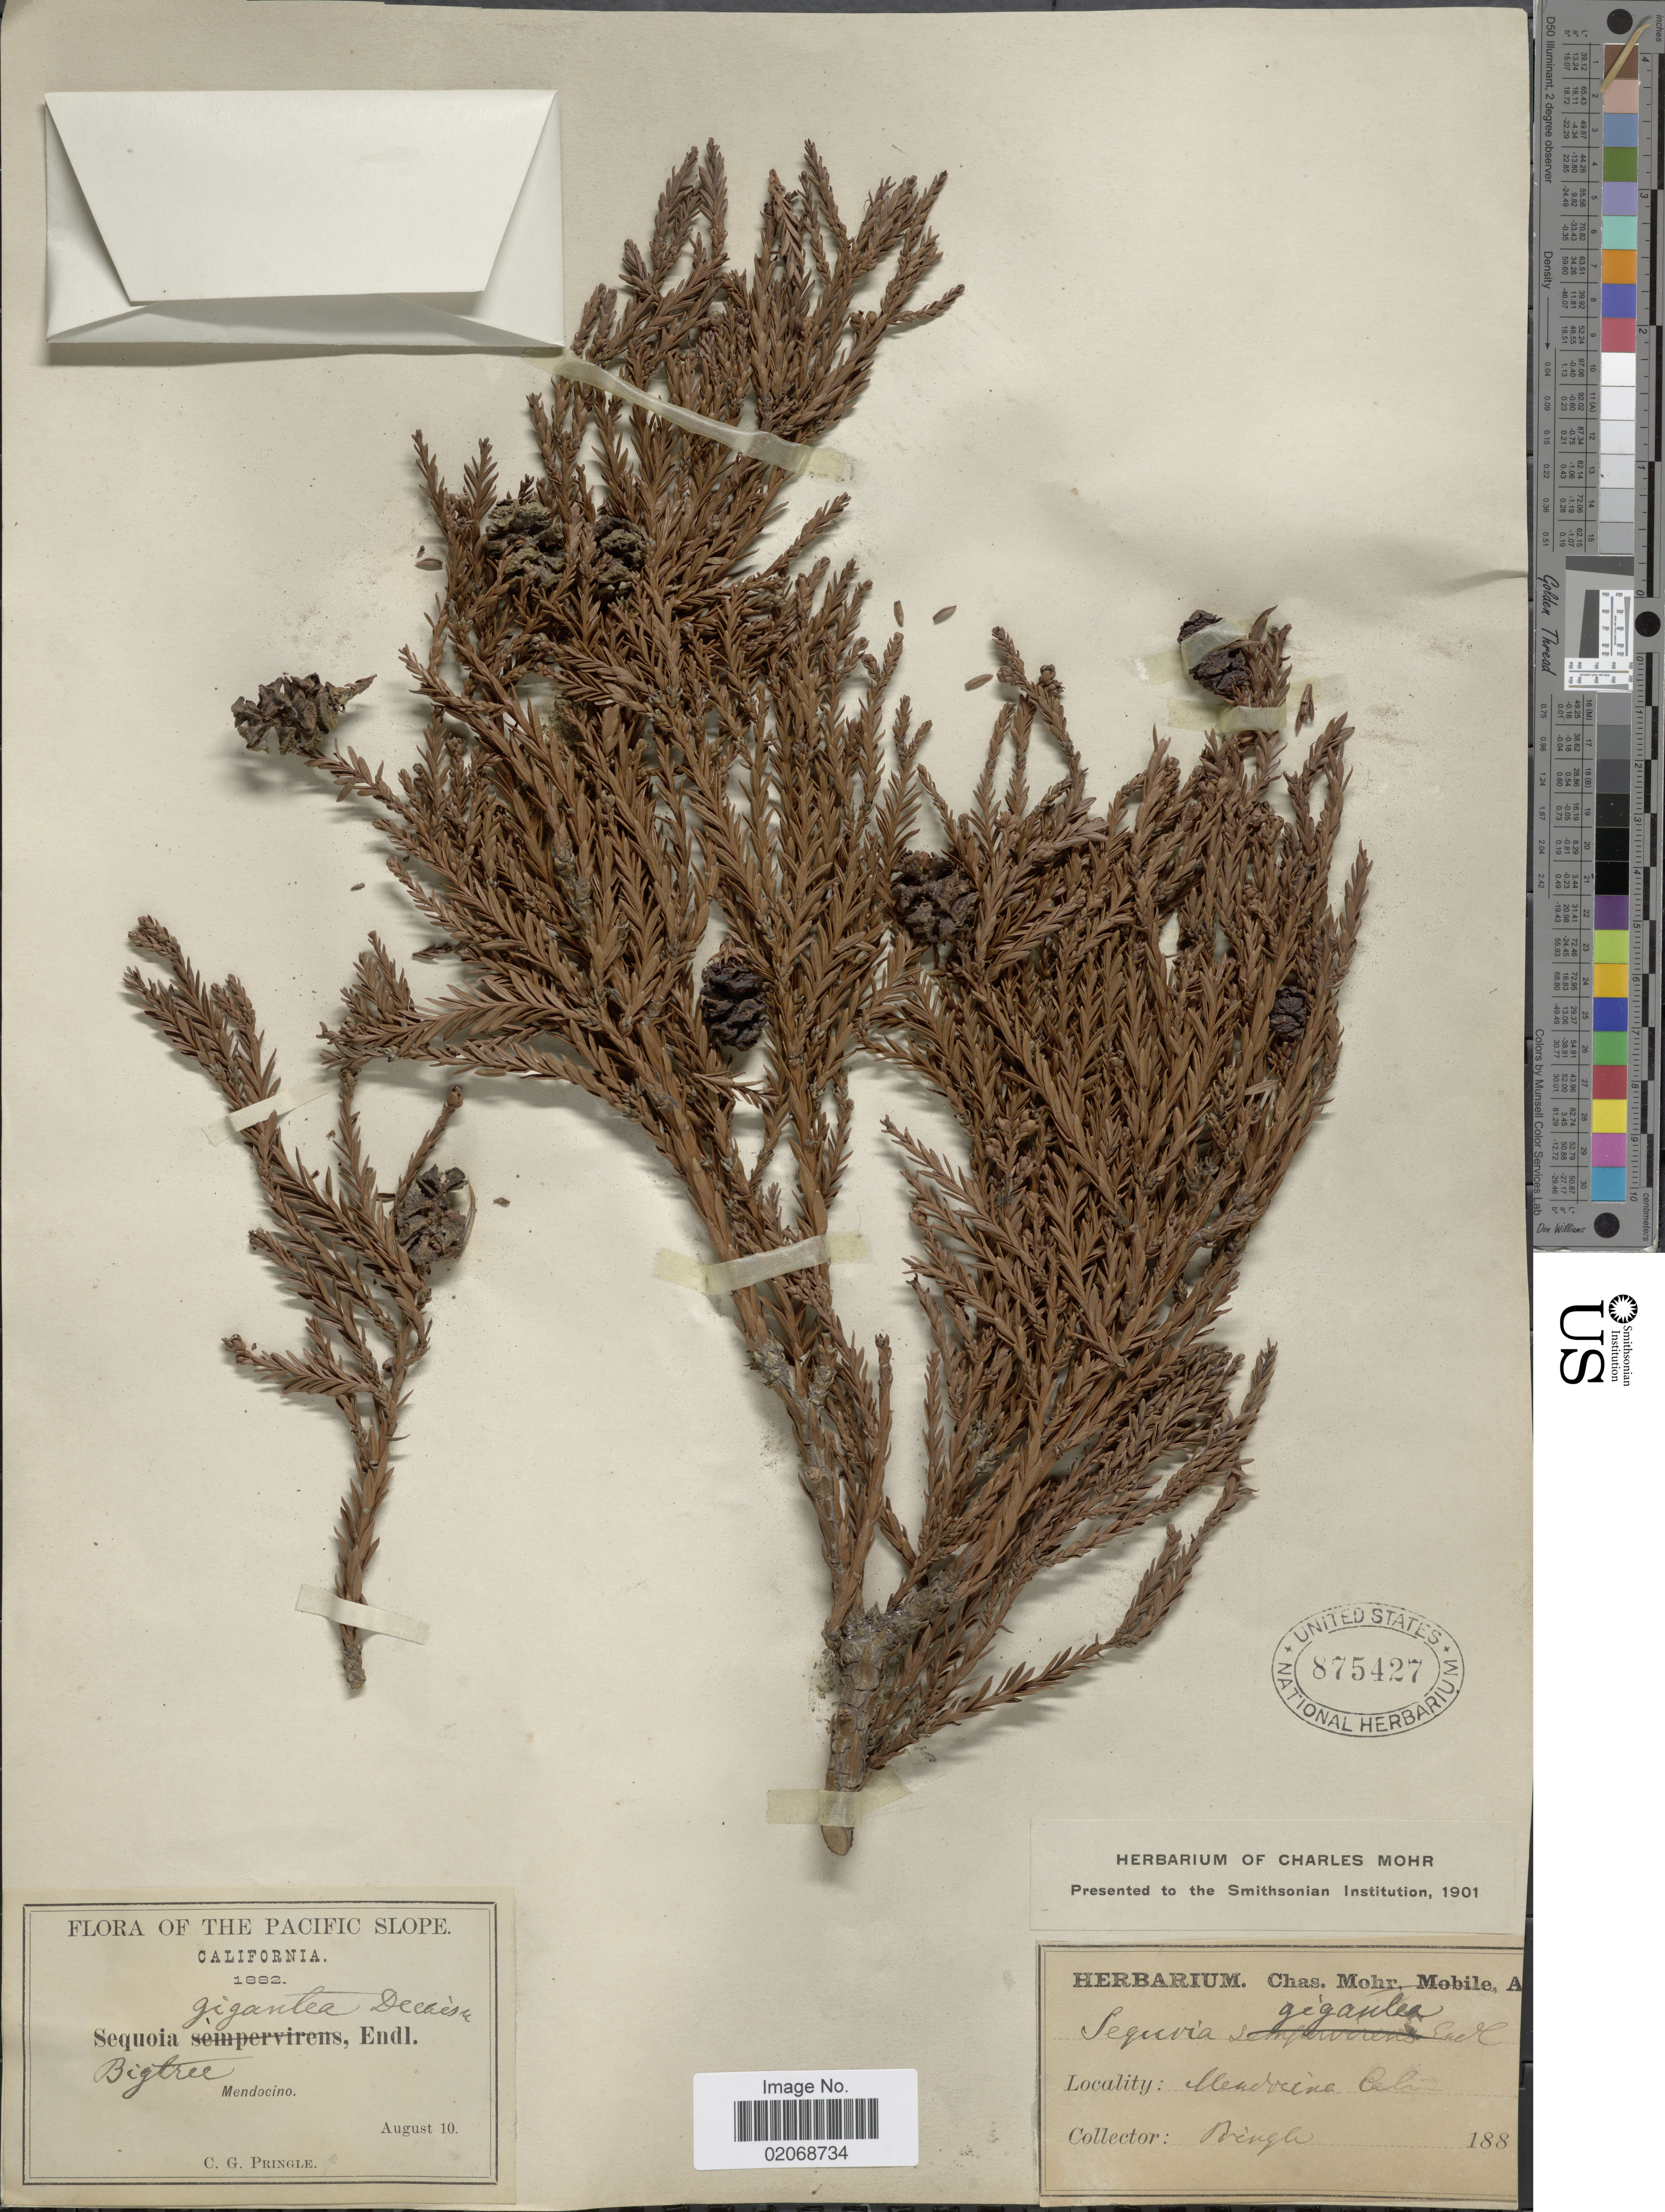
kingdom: Plantae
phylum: Tracheophyta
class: Pinopsida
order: Pinales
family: Cupressaceae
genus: Sequoia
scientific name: Sequoia sempervirens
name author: (D. Don) Endl.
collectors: C. G. Pringle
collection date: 1882-08-10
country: United States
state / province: California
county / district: Mendocino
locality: Pacific Slope, Mendocino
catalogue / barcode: US 875427